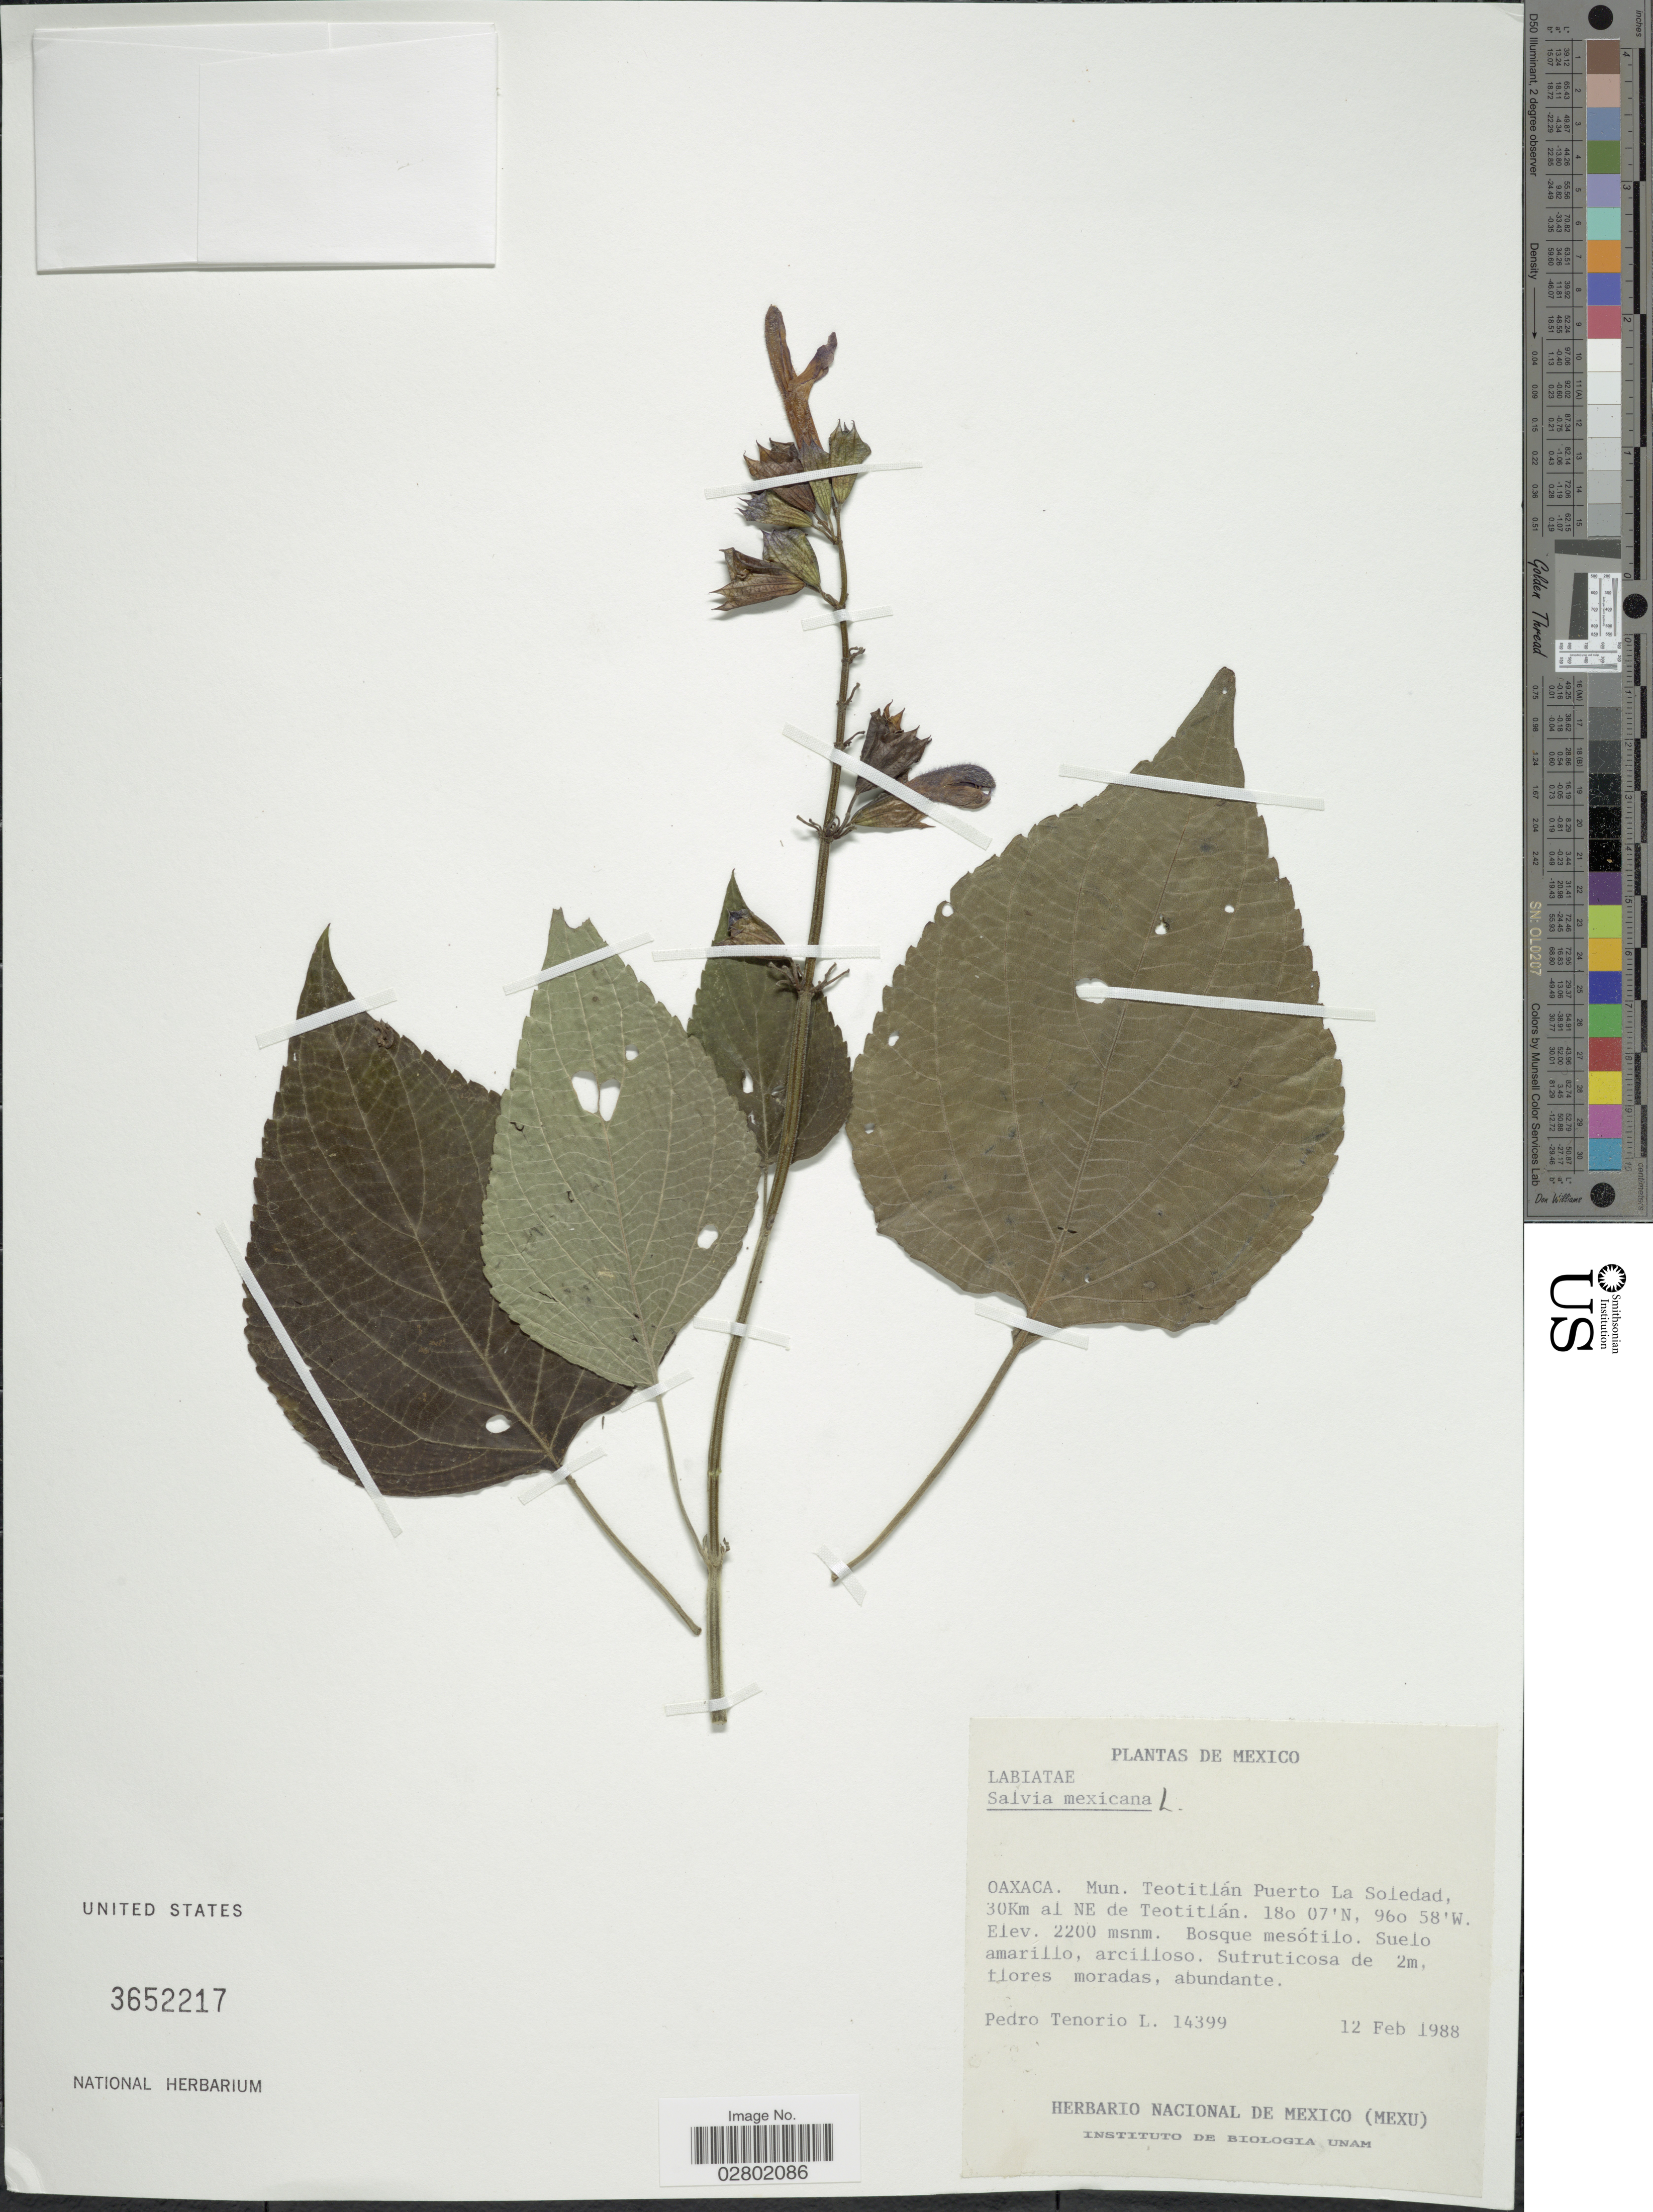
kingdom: Plantae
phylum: Tracheophyta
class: Magnoliopsida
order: Lamiales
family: Lamiaceae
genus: Salvia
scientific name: Salvia mexicana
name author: L.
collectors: P. Tenorio L.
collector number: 14399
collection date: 1988-02-12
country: Mexico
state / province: Oaxaca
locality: Mun. Teotitlán Puerto La Soledad, 30 Km al NE de Teotitlán.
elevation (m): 2200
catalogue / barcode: US 3652217